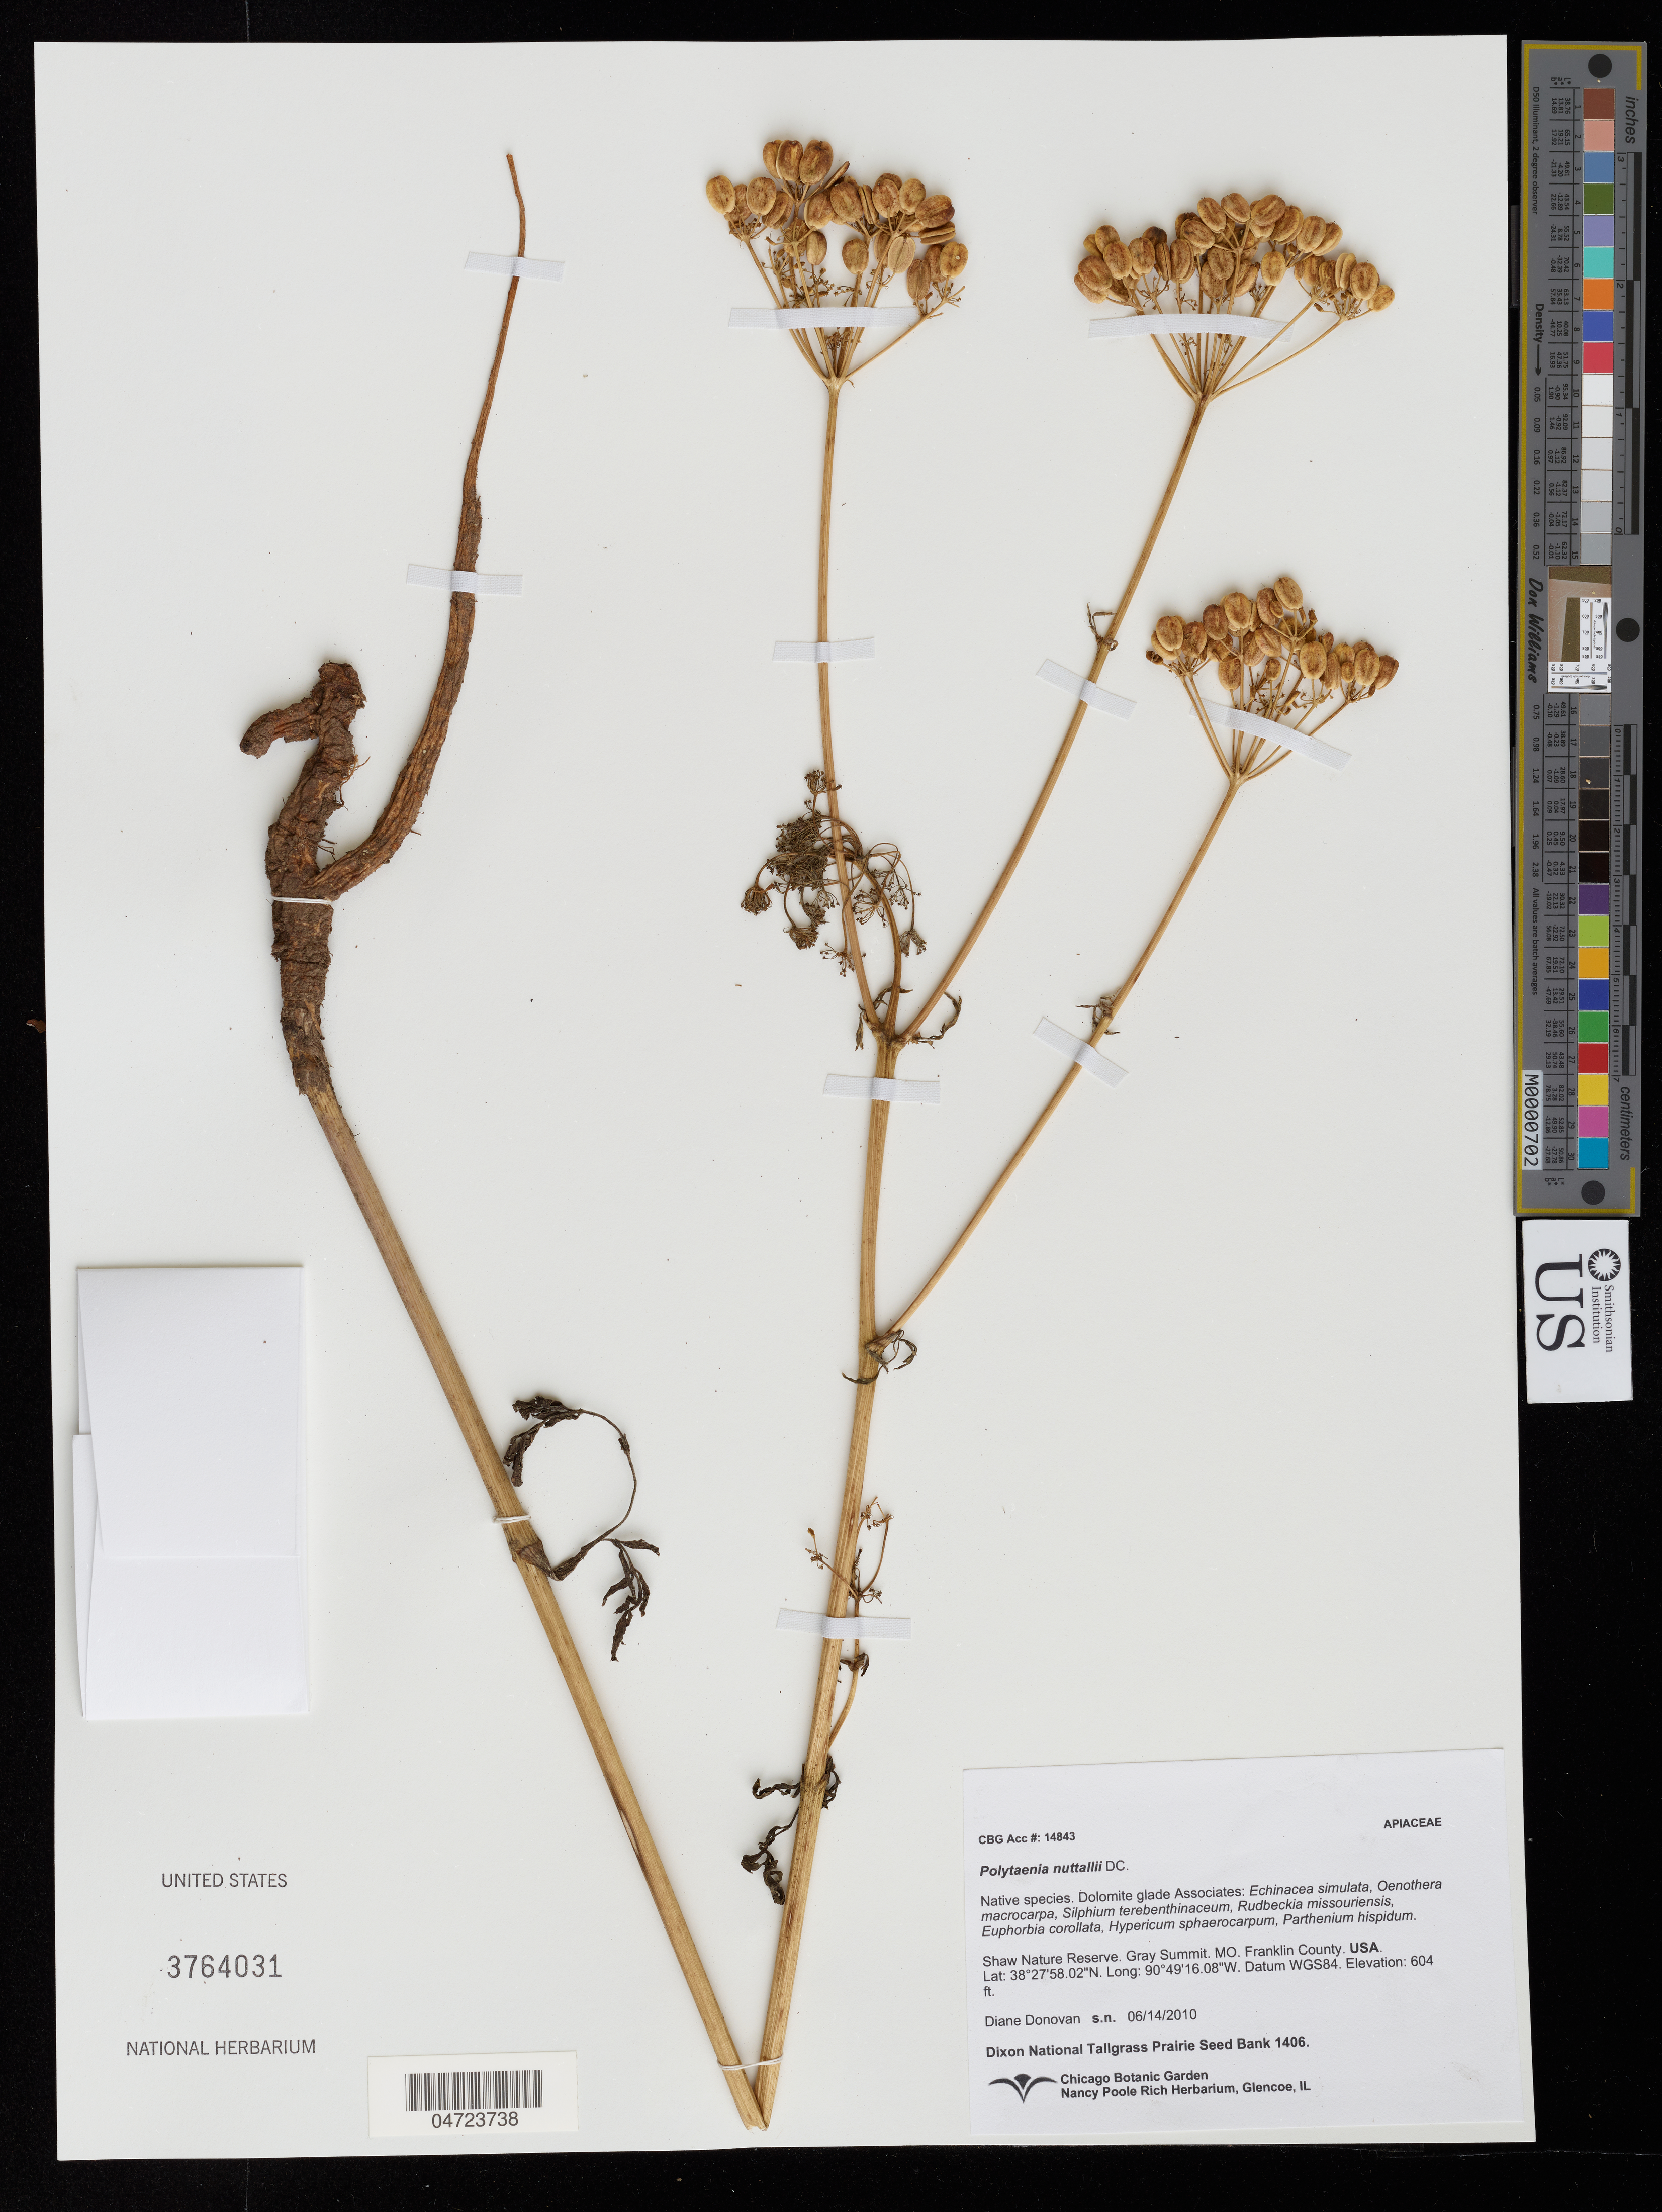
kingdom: Plantae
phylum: Tracheophyta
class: Magnoliopsida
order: Apiales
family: Apiaceae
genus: Polytaenia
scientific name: Polytaenia nuttallii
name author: DC.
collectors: D. Donovan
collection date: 2010-06-14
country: United States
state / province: Missouri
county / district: Franklin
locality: Shaw Nature Reserve. Gray Summit. Franklin County.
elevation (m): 184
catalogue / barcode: US 3764031